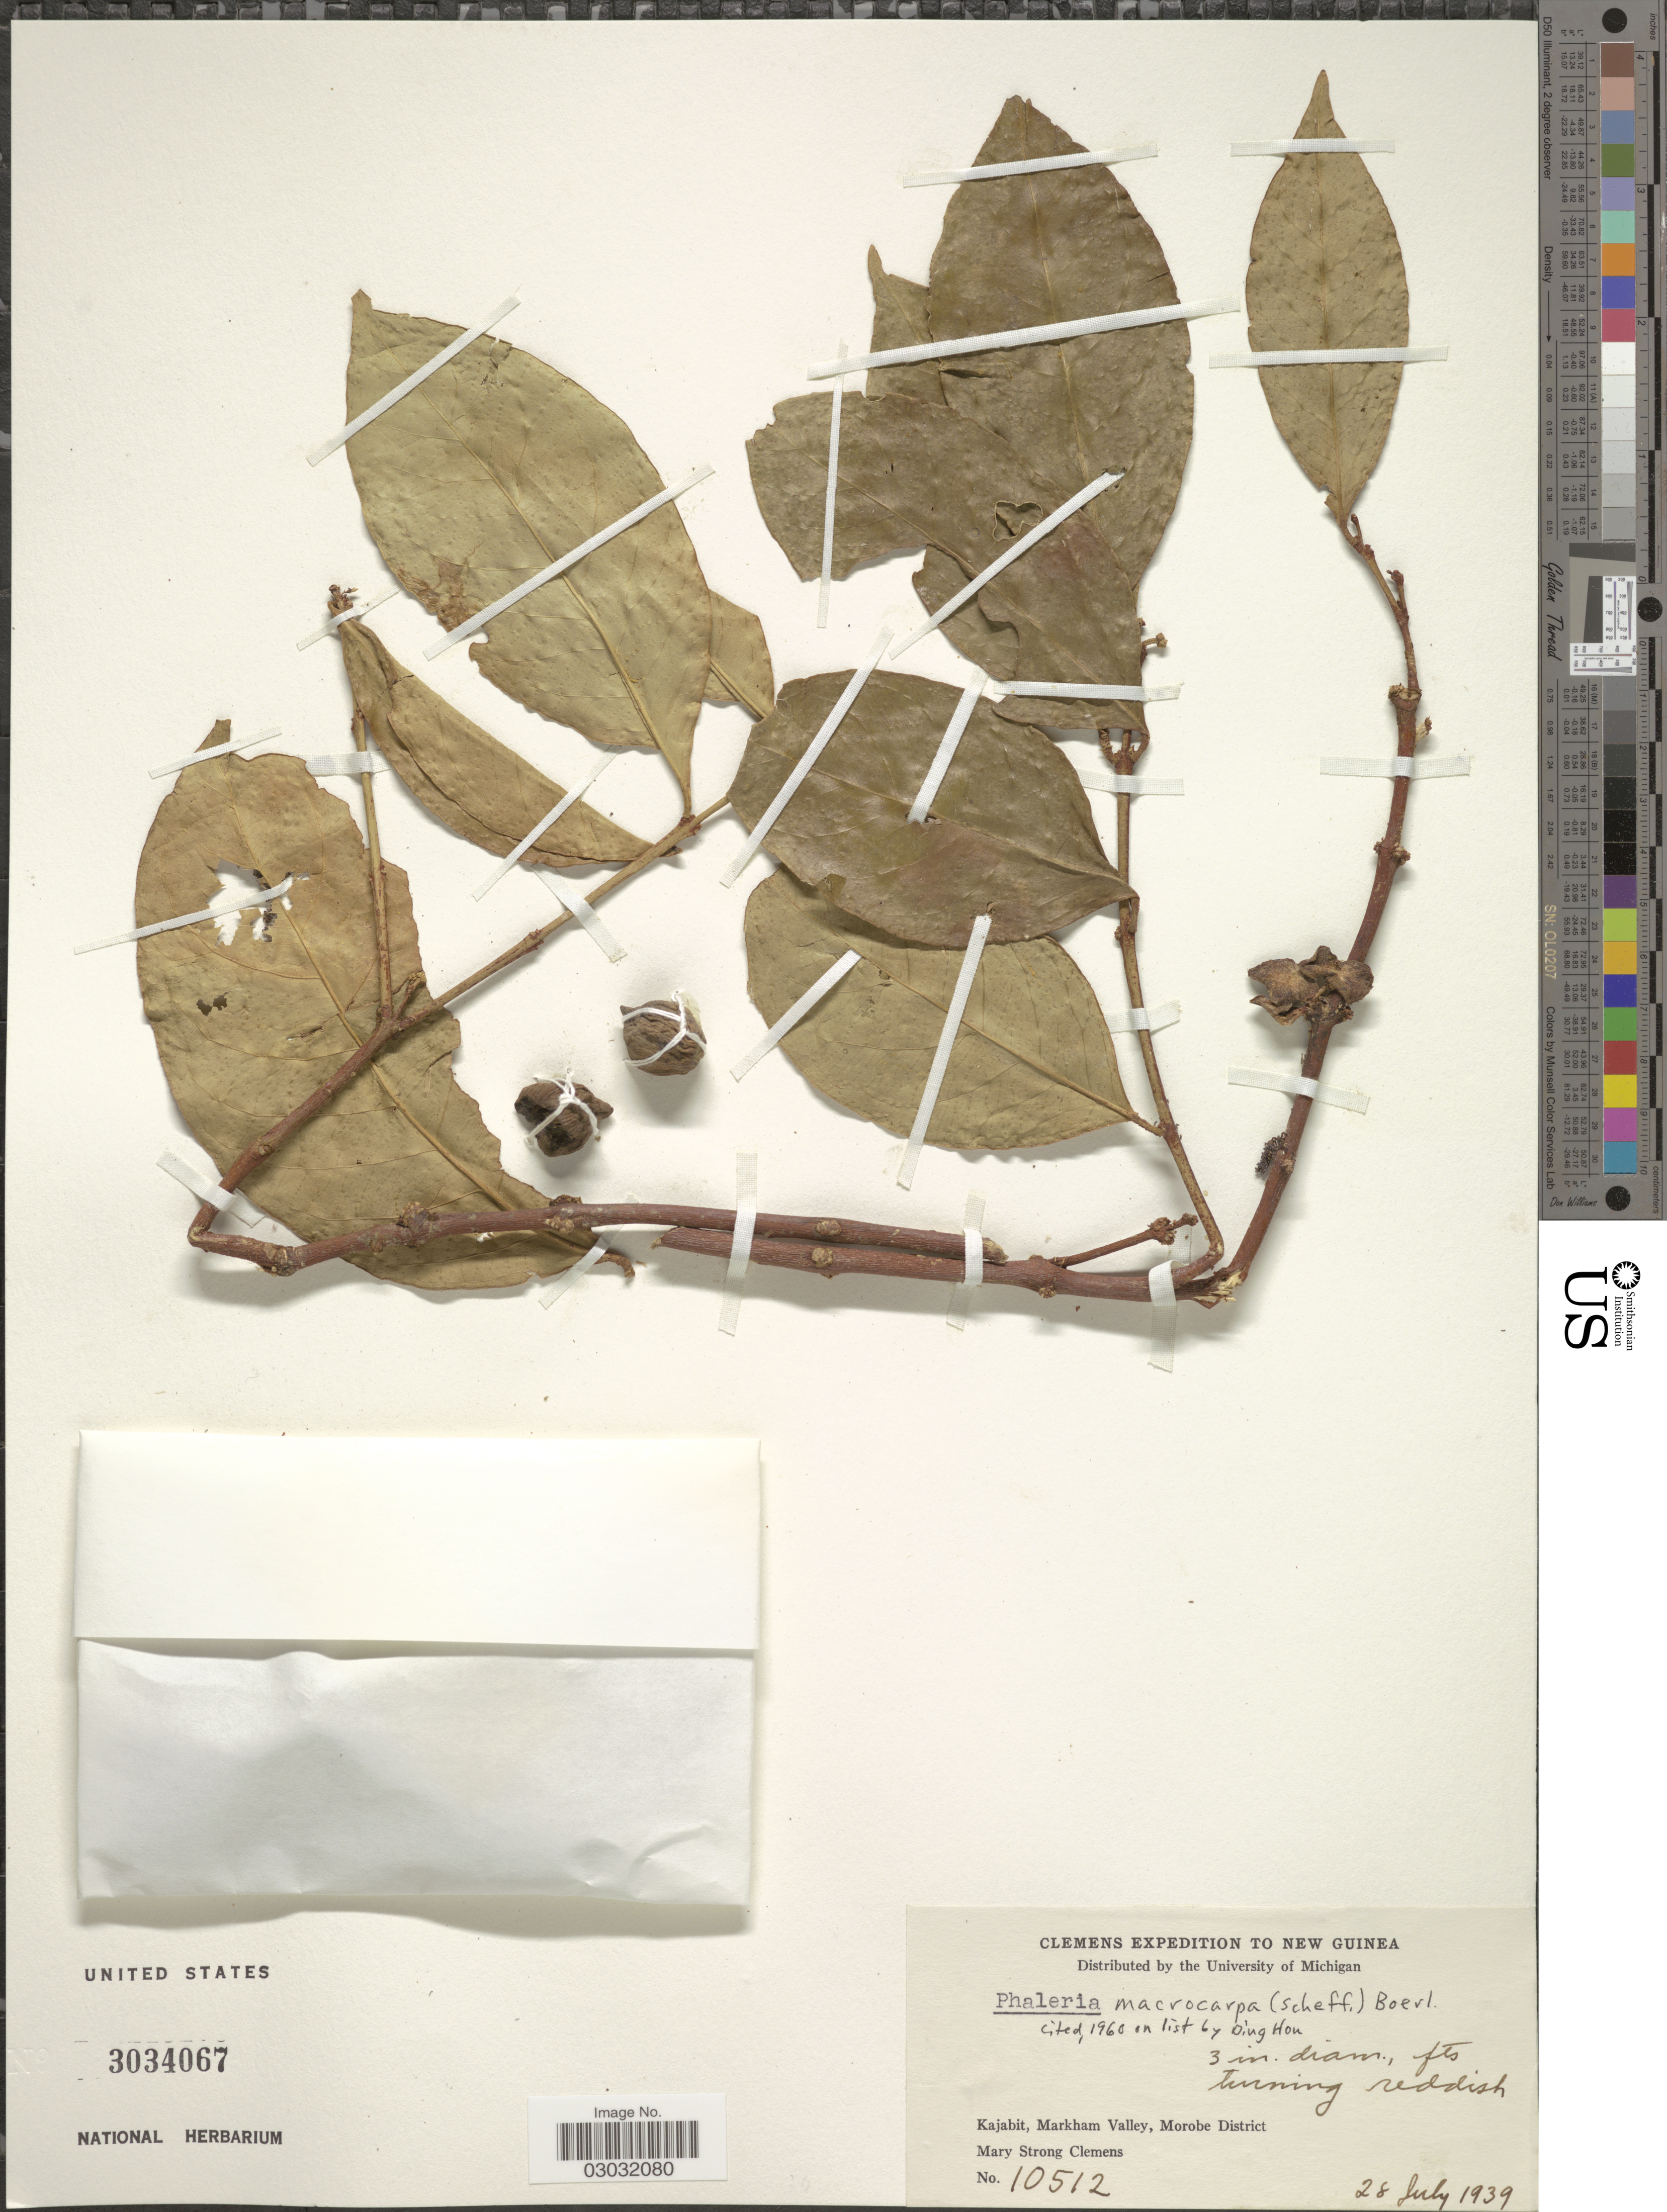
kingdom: Plantae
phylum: Tracheophyta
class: Magnoliopsida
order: Malvales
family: Thymelaeaceae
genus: Phaleria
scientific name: Phaleria macrocarpa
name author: (Scheff.) Boerl.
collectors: M. S. Clemens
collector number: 10512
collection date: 1939-07-28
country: Papua New Guinea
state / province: Morobe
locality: New Guinea, Kajabit, Markham Valley, Morobe District.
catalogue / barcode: US 3034067